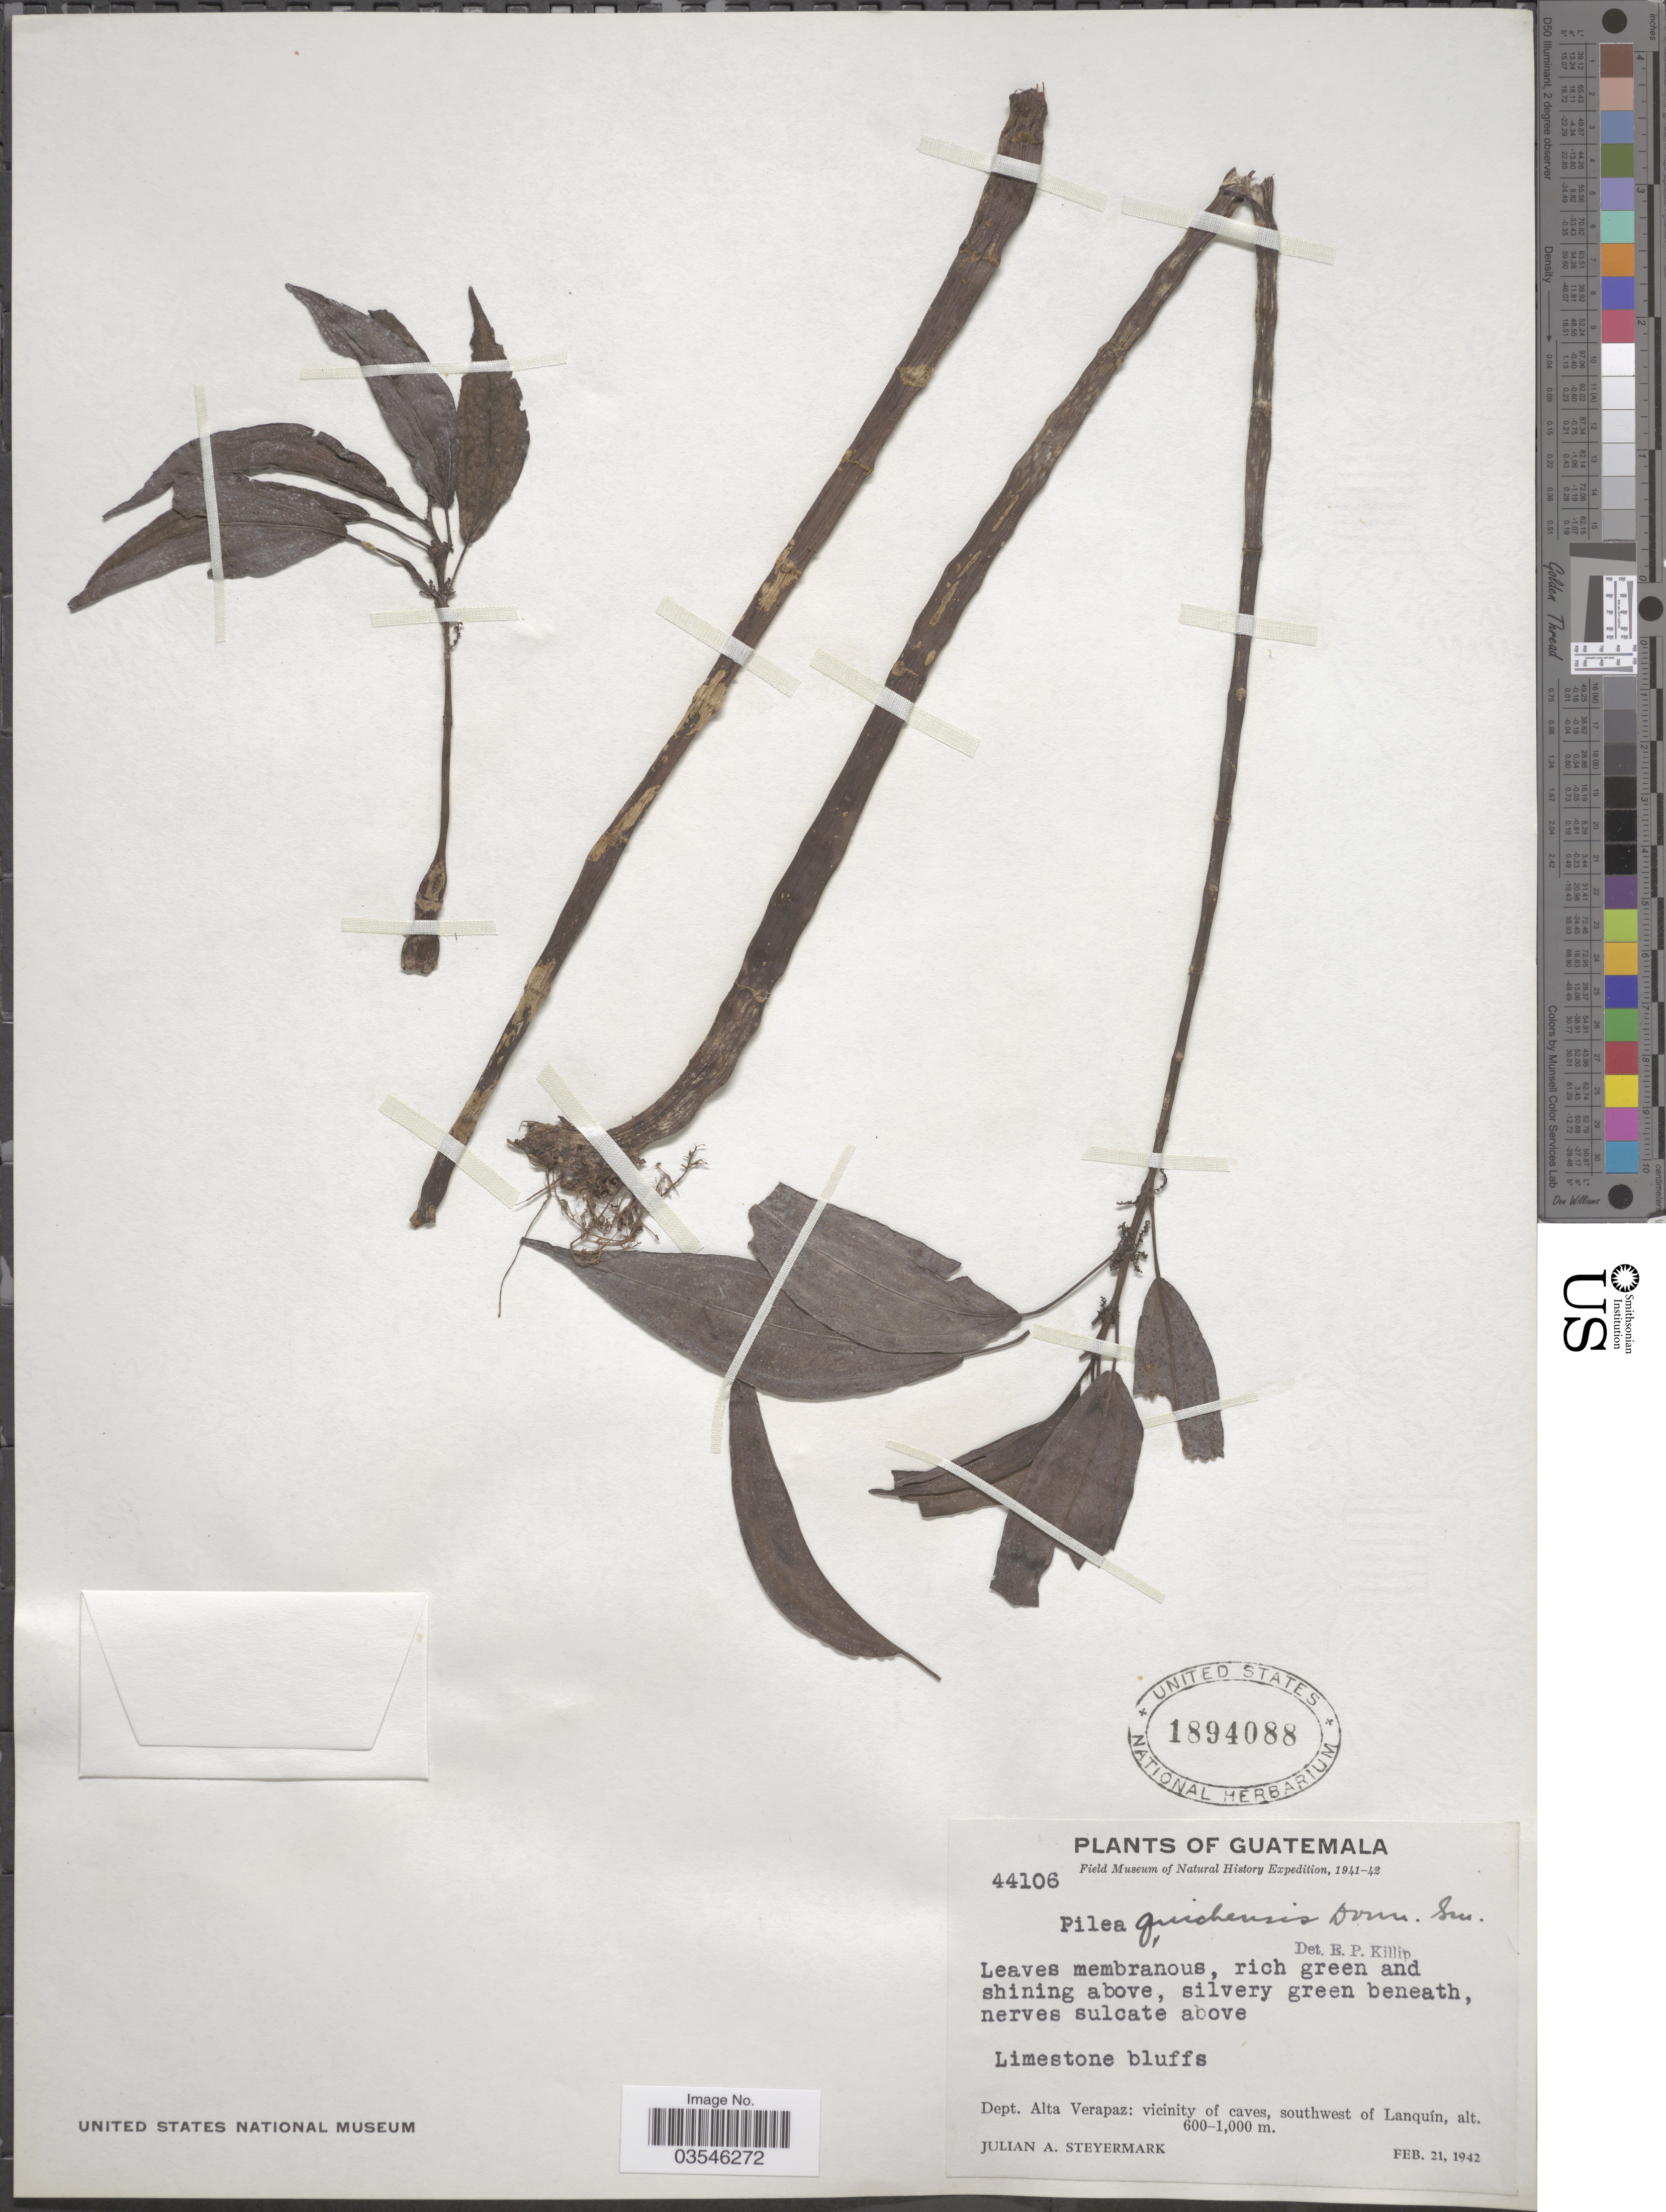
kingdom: Plantae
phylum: Tracheophyta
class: Magnoliopsida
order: Rosales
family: Urticaceae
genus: Pilea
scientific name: Pilea quichensis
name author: Donn. Sm.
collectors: J. Steyermark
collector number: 44106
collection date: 1942-02-21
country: Guatemala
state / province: Alta Verapaz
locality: Limestone bluffs. Dept. Alta Verapaz: vicinity of caves, southwest of Lanquín.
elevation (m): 600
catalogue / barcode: US 1894088